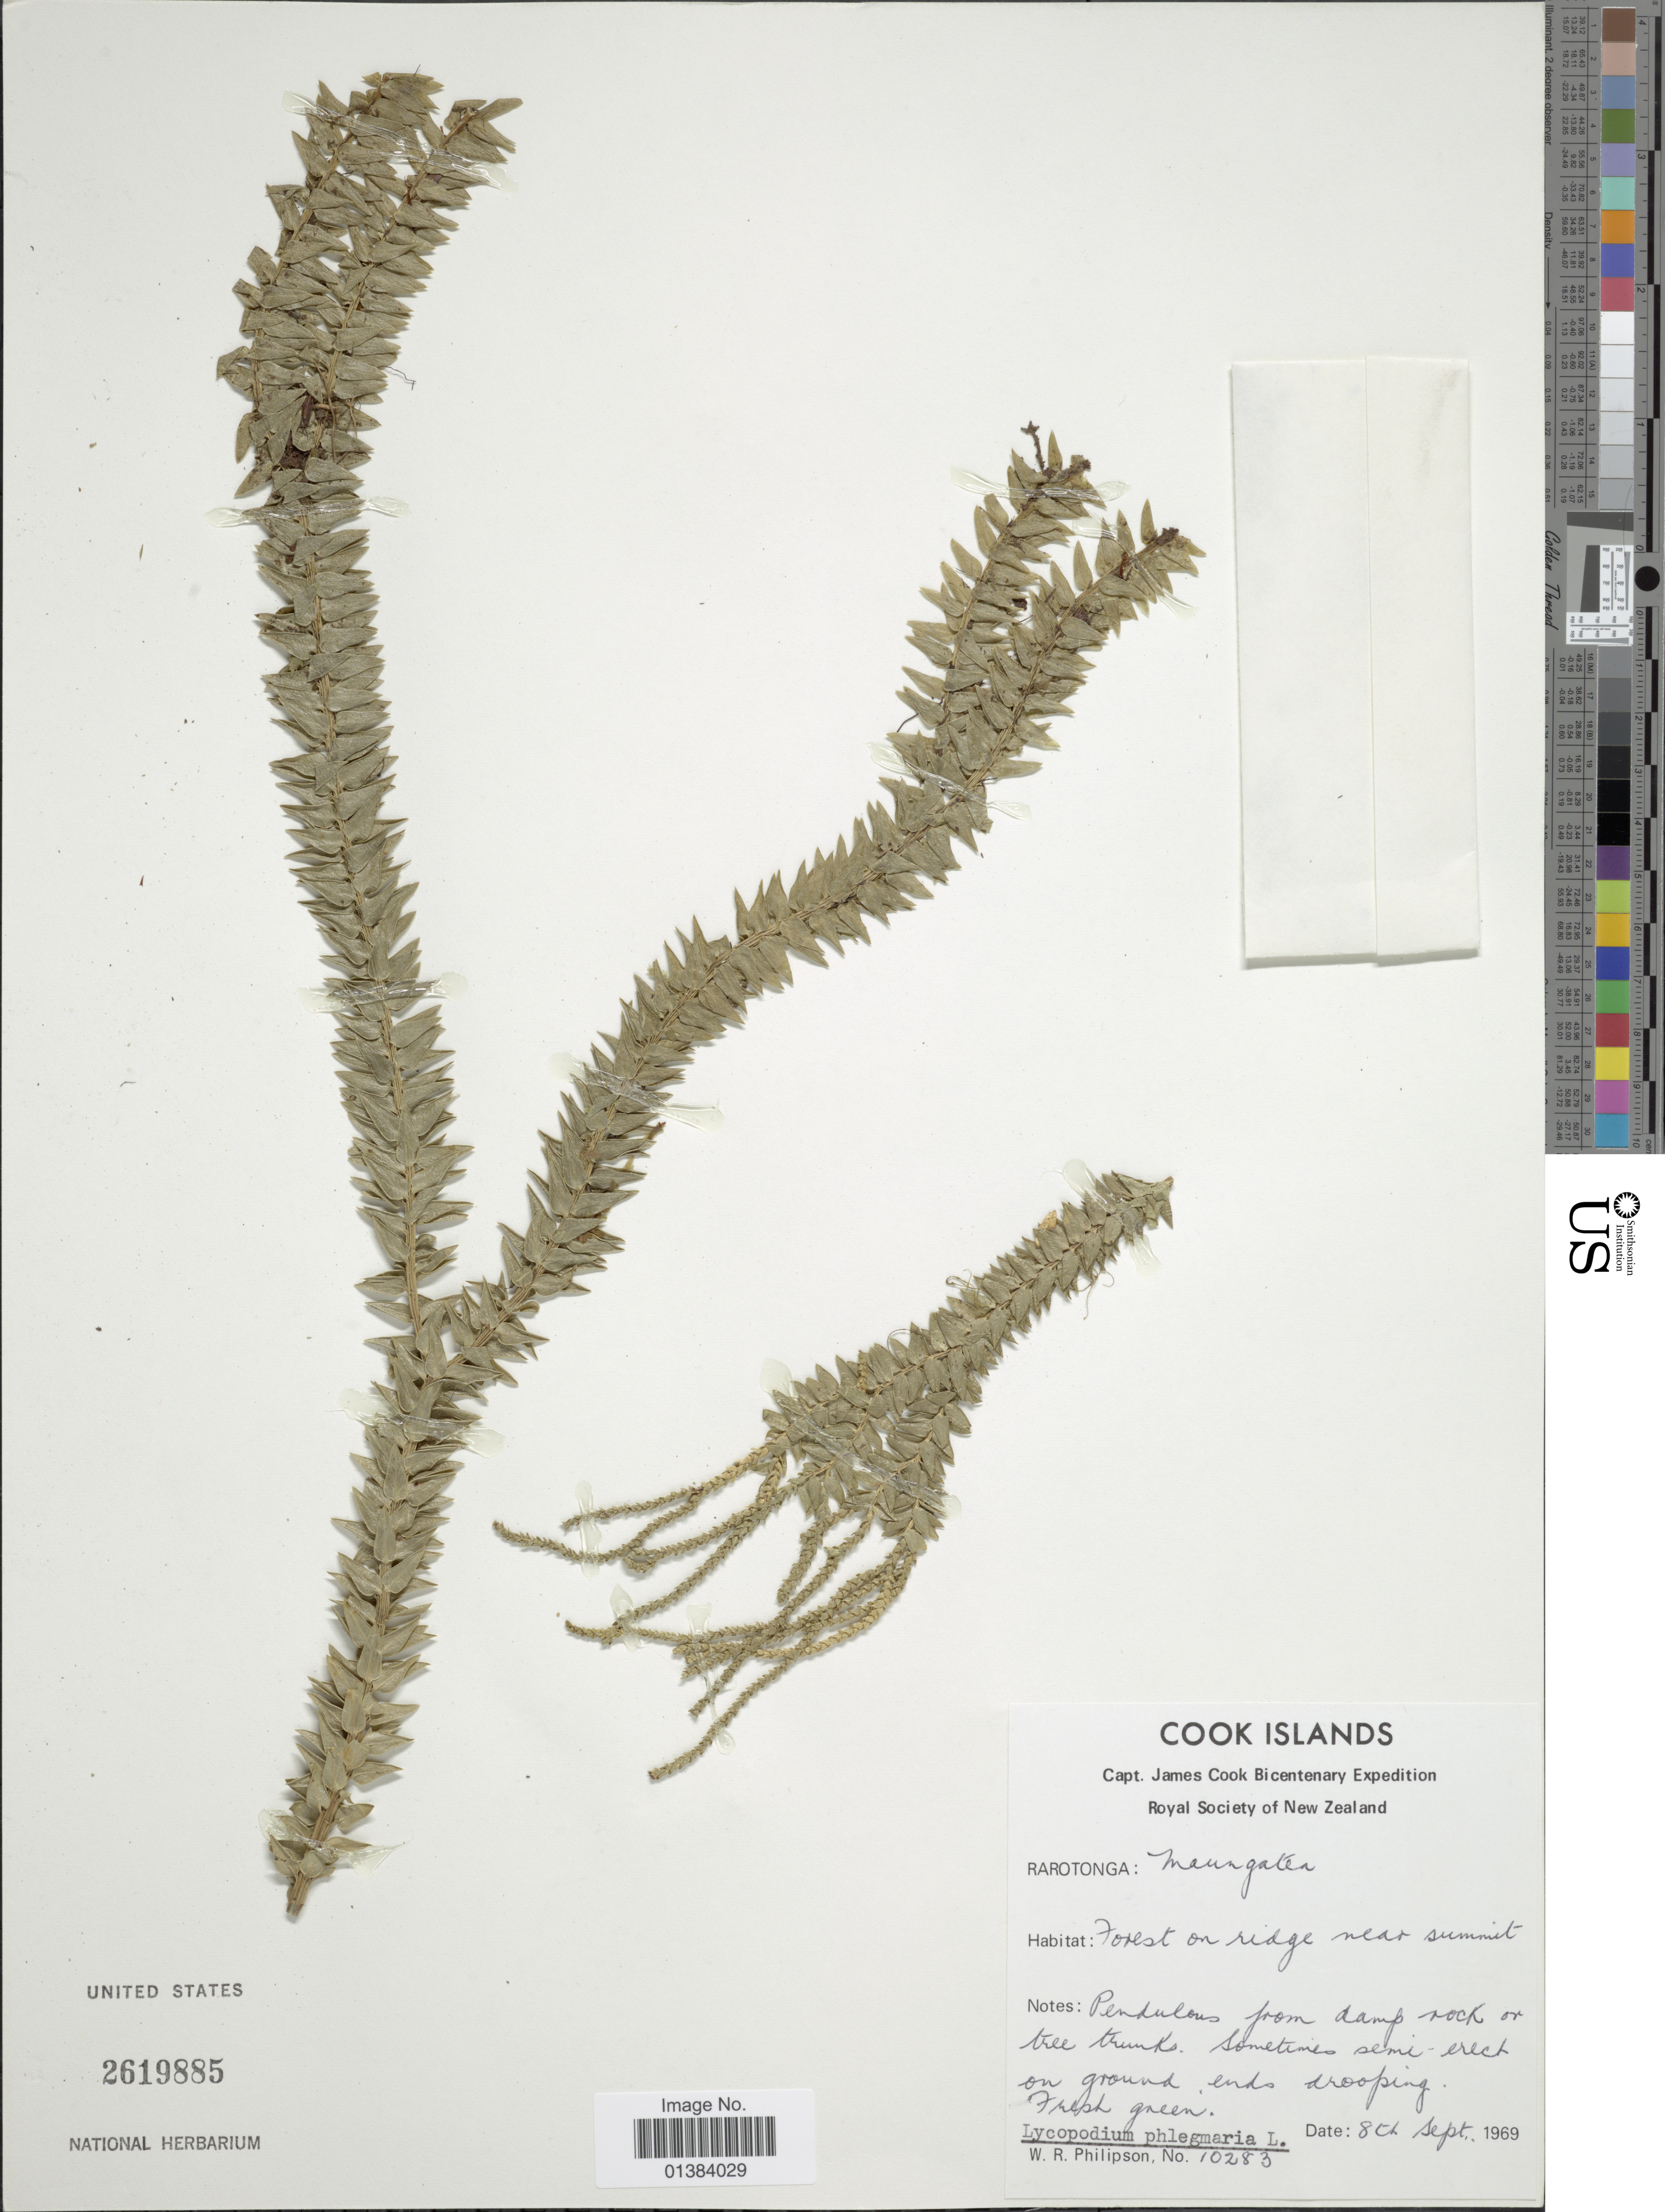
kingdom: Plantae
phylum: Tracheophyta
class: Lycopodiopsida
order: Lycopodiales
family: Lycopodiaceae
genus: Phlegmariurus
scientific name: Phlegmariurus australis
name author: (Willd.) A. R. Field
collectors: W. R. Philipson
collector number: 10283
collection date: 1969-09-08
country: Cook Islands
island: Rarotonga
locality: Royal Society. Rarotonga: Maungatea.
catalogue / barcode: US 2619885